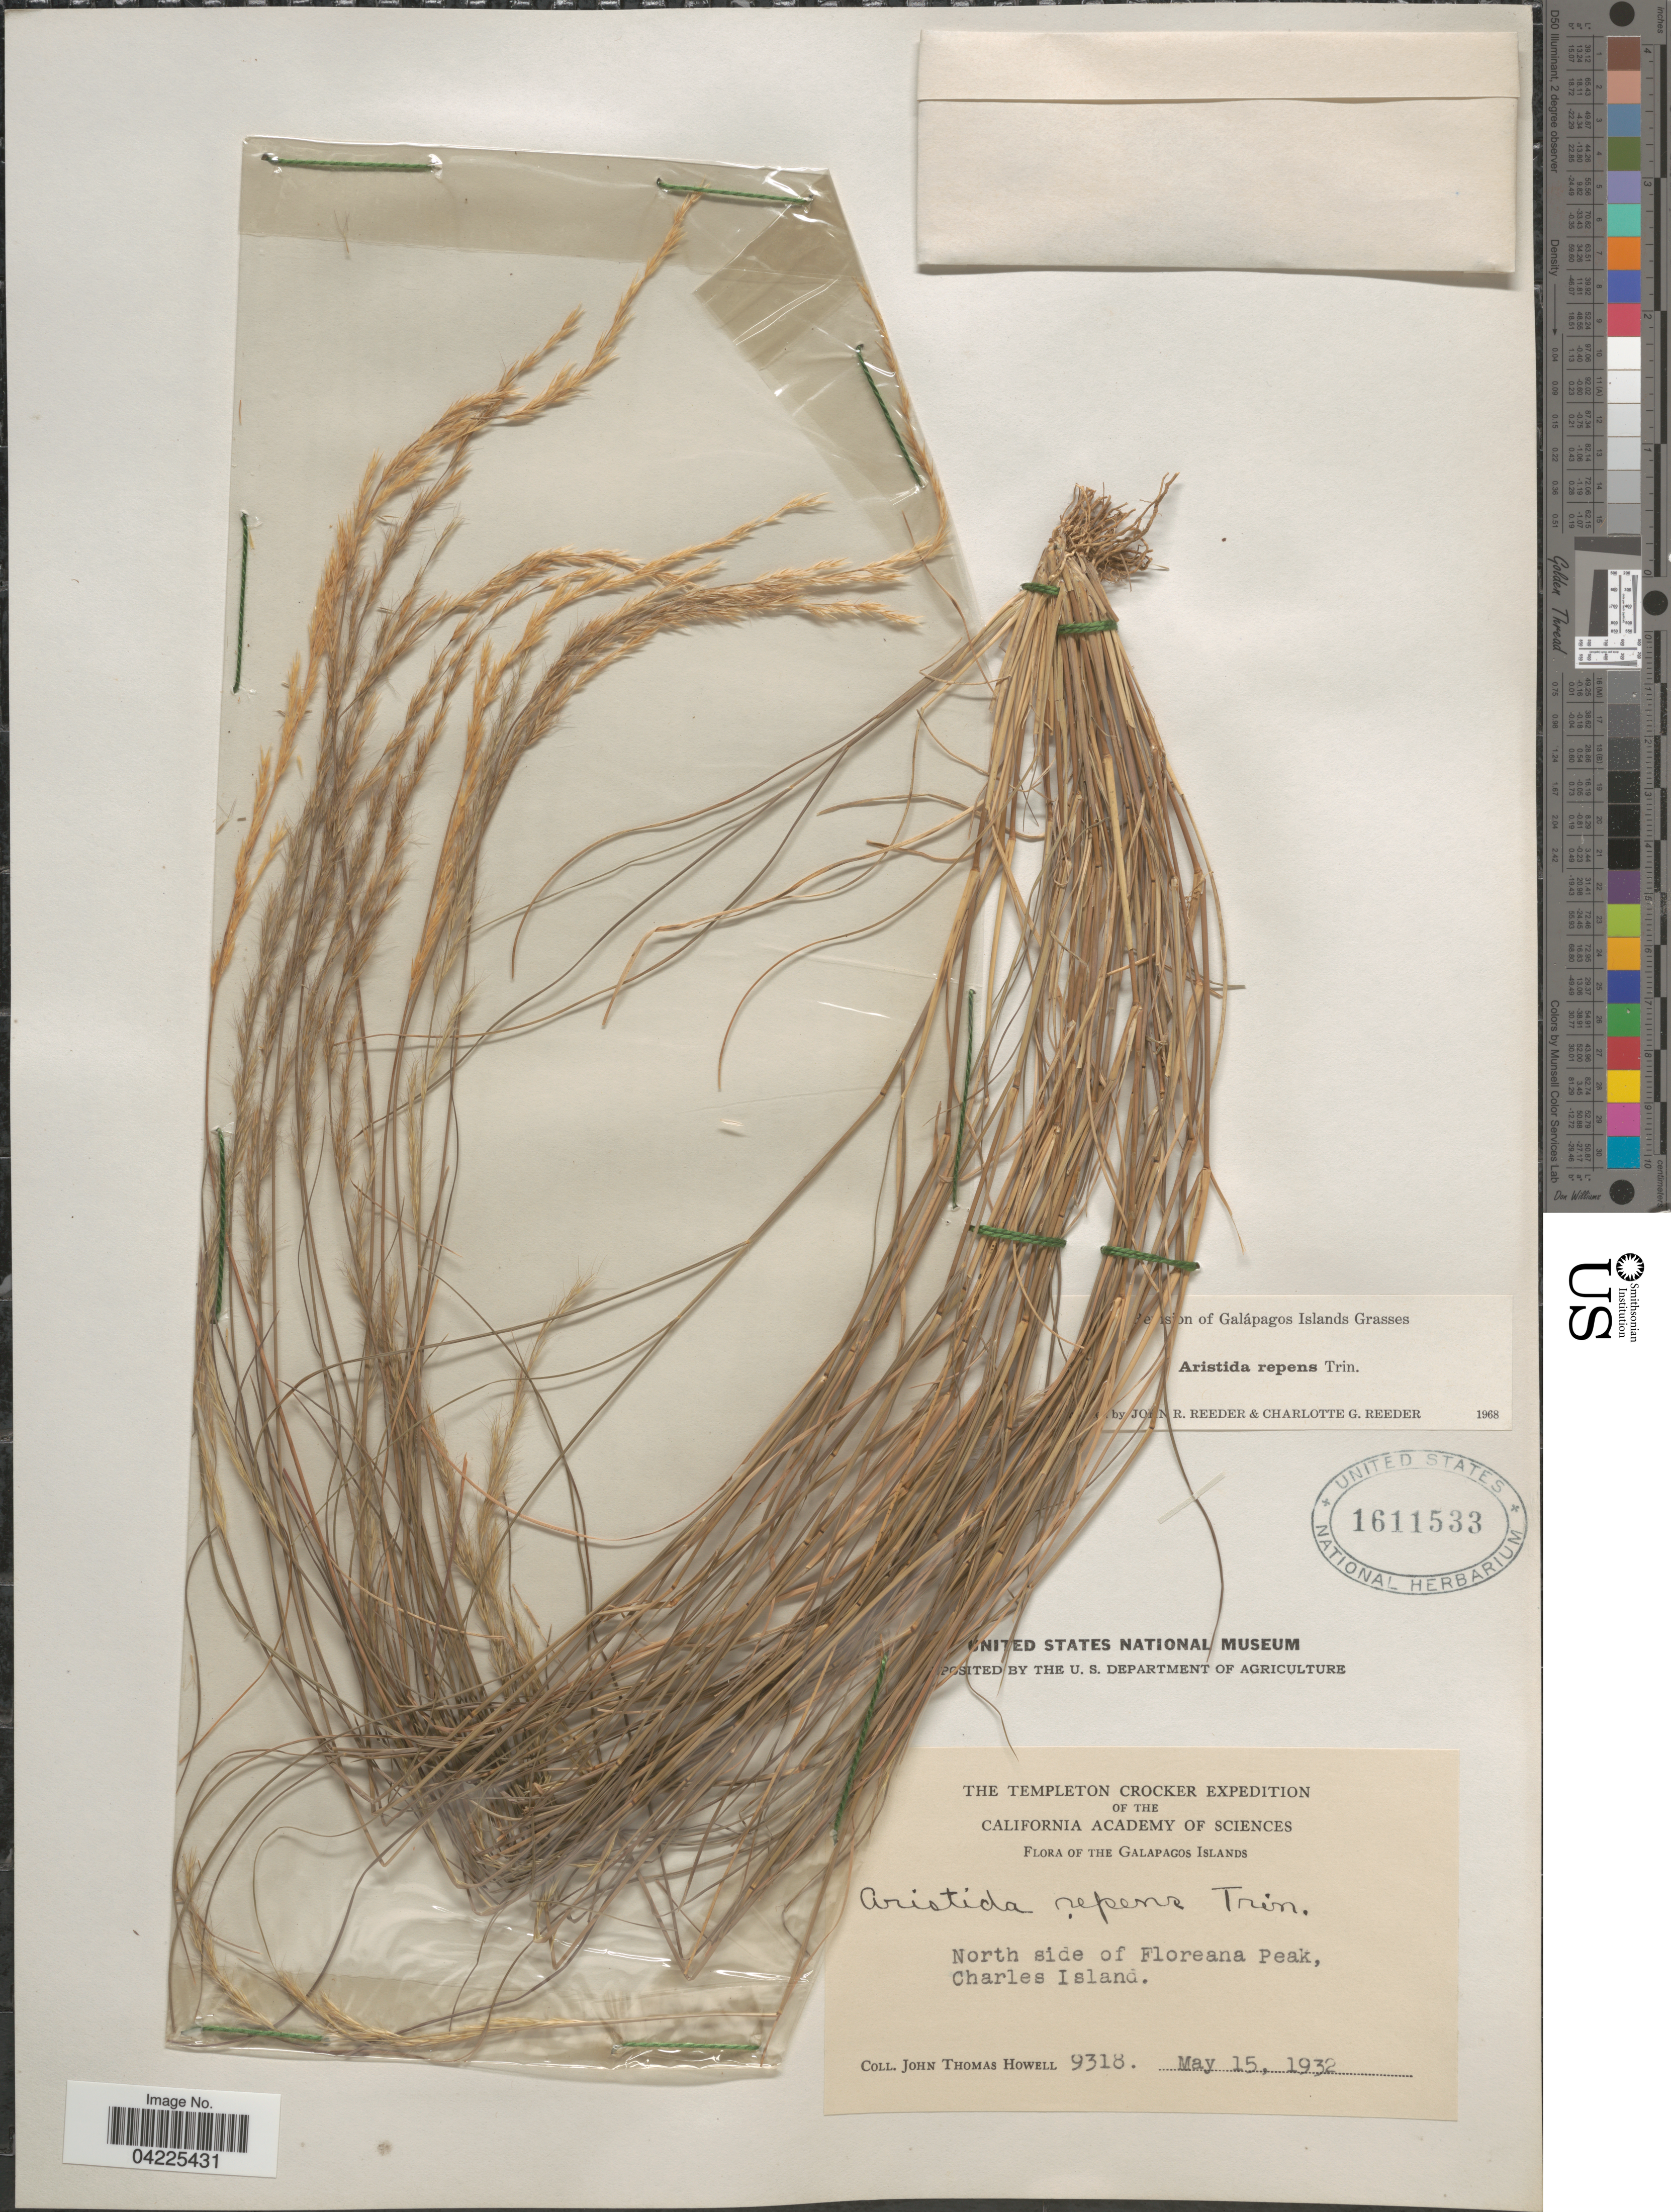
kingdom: Plantae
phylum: Tracheophyta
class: Liliopsida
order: Poales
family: Poaceae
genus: Aristida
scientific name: Aristida repens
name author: Trin.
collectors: J. T. Howell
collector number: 9318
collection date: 1932-05-15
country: Ecuador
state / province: Colón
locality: The Templeton Crocker Expedition. The Galapagos Islands. North side of Floreana Peak, Charles Island.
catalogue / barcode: US 1611533